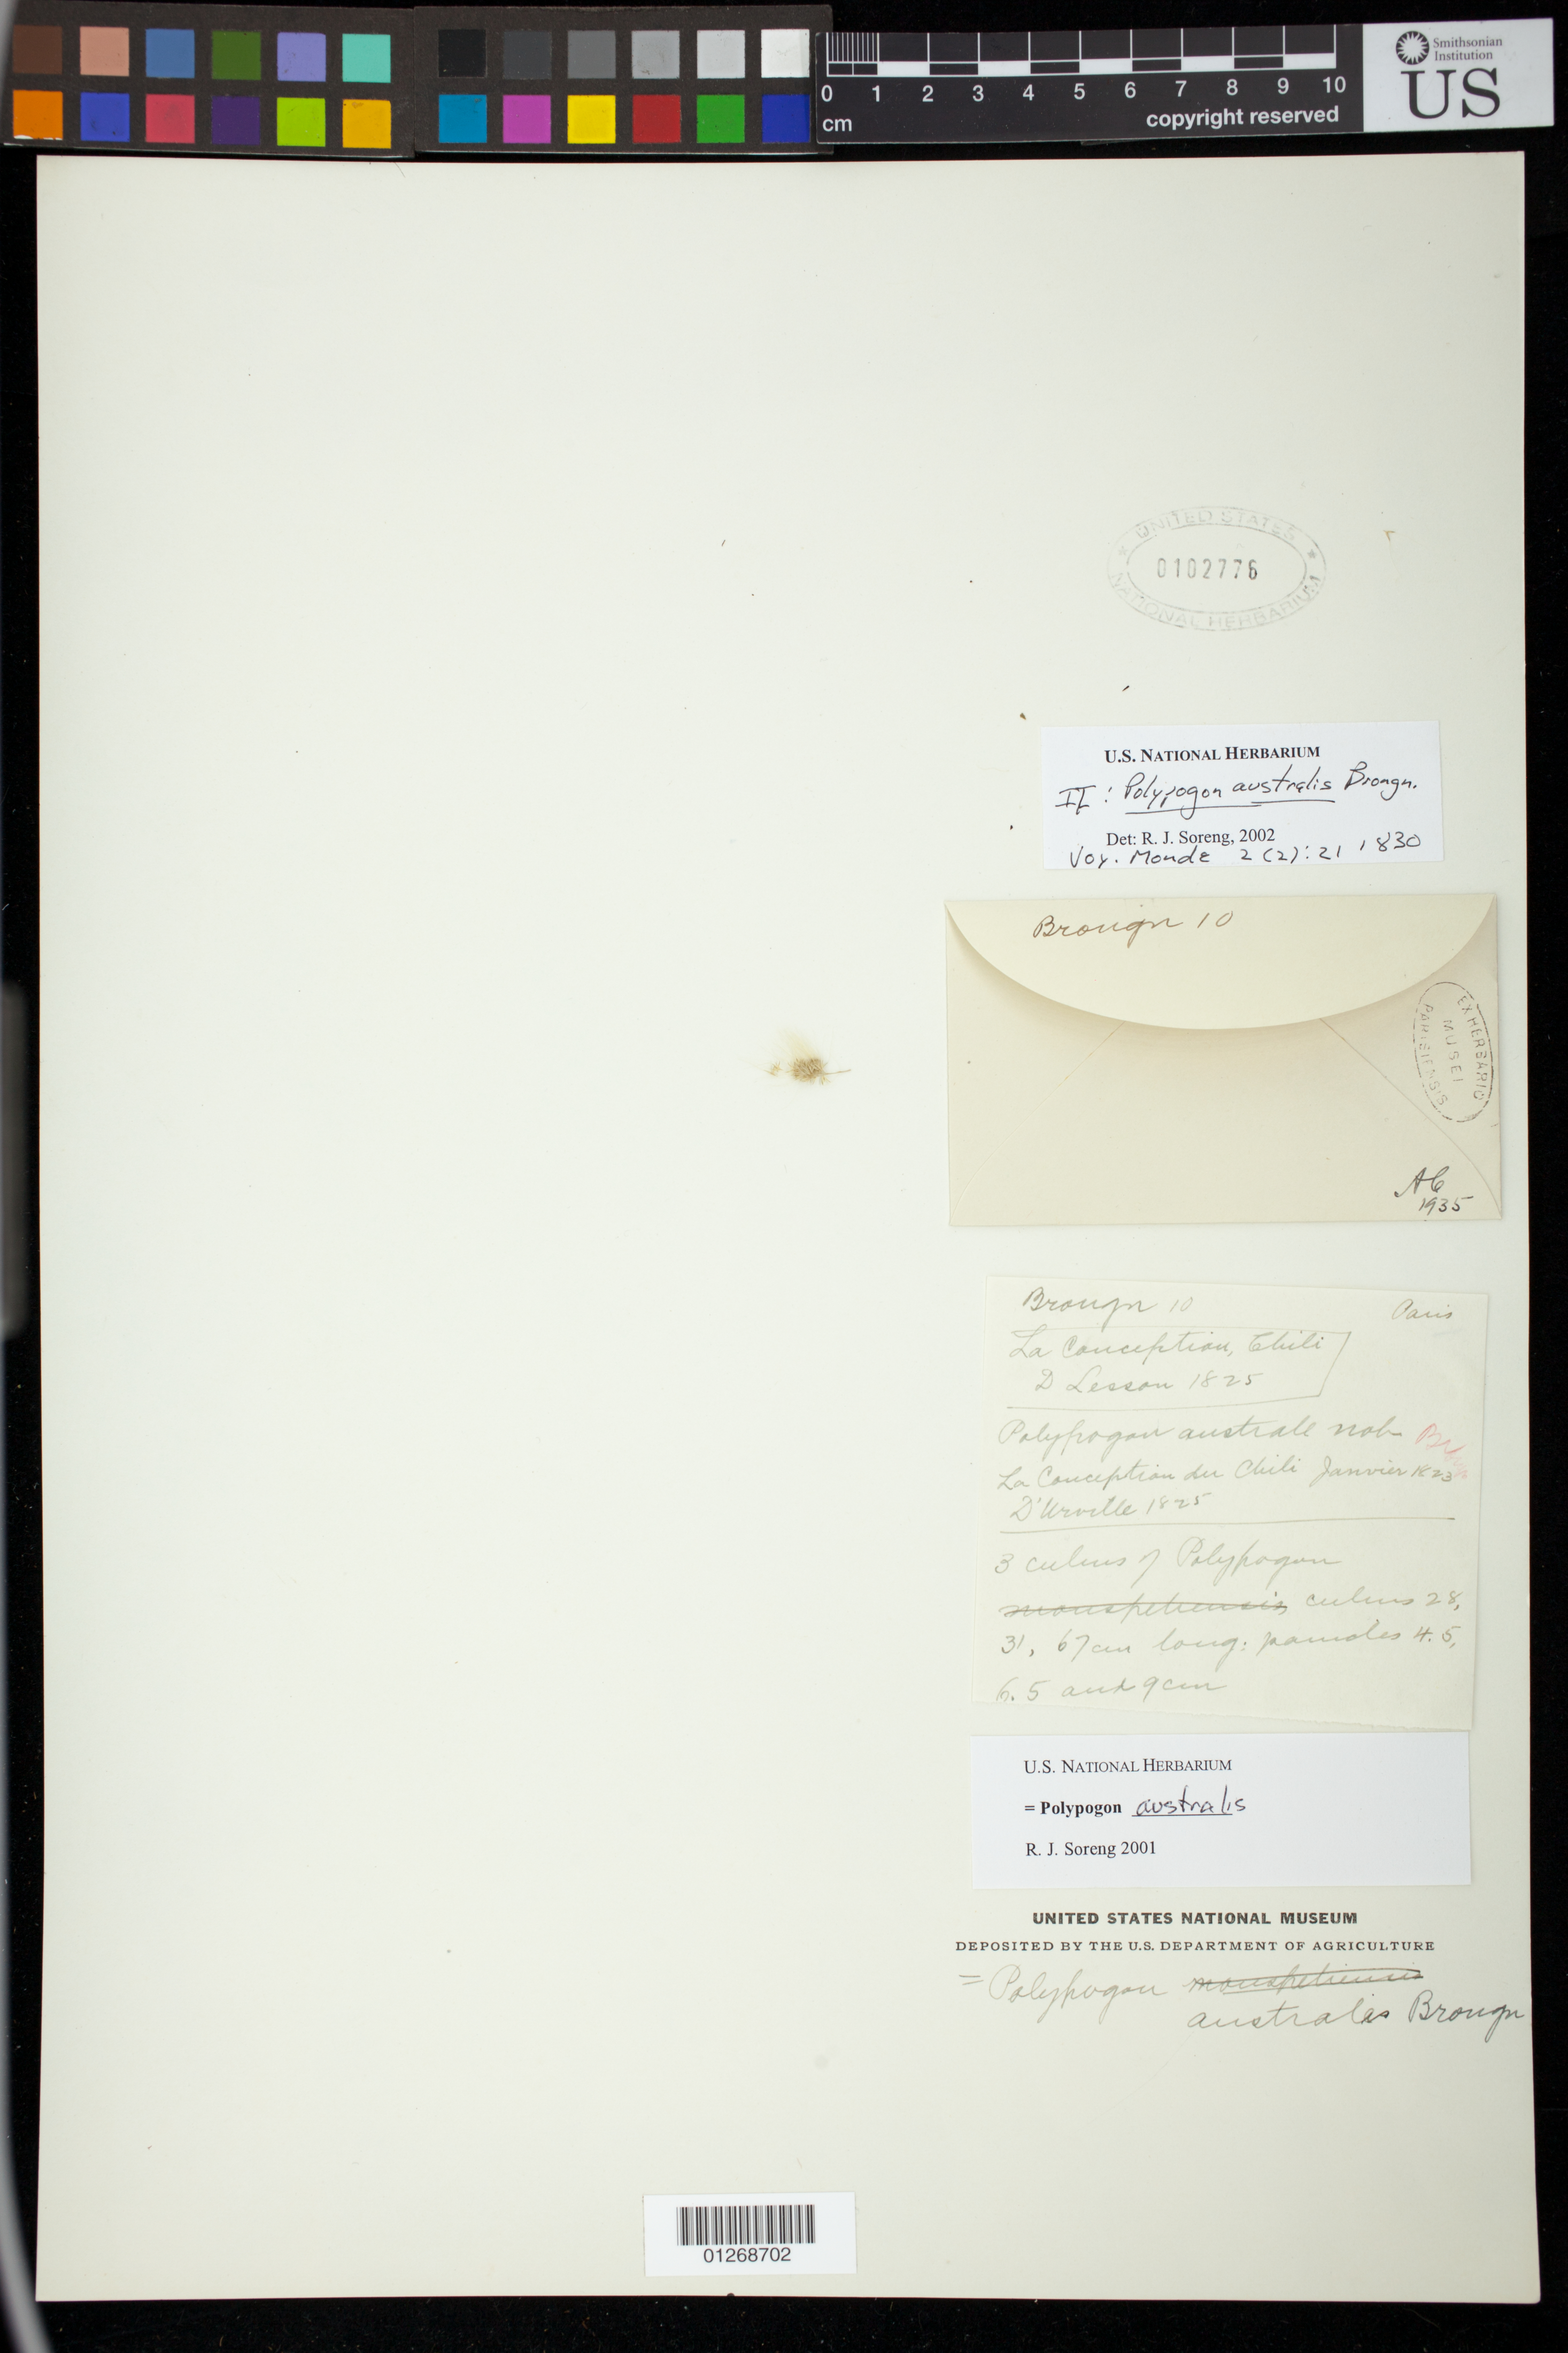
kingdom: Plantae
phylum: Tracheophyta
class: Liliopsida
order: Poales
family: Poaceae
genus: Polypogon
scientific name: Polypogon australis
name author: Brongn.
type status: Type Collection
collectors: A. T. Brongniart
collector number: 10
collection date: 1825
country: Chile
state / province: Bio-Bío (VIII)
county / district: Concepción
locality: Concepcion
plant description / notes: Fragmentary material of type specimen ex herb. Paris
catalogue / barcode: US 102776